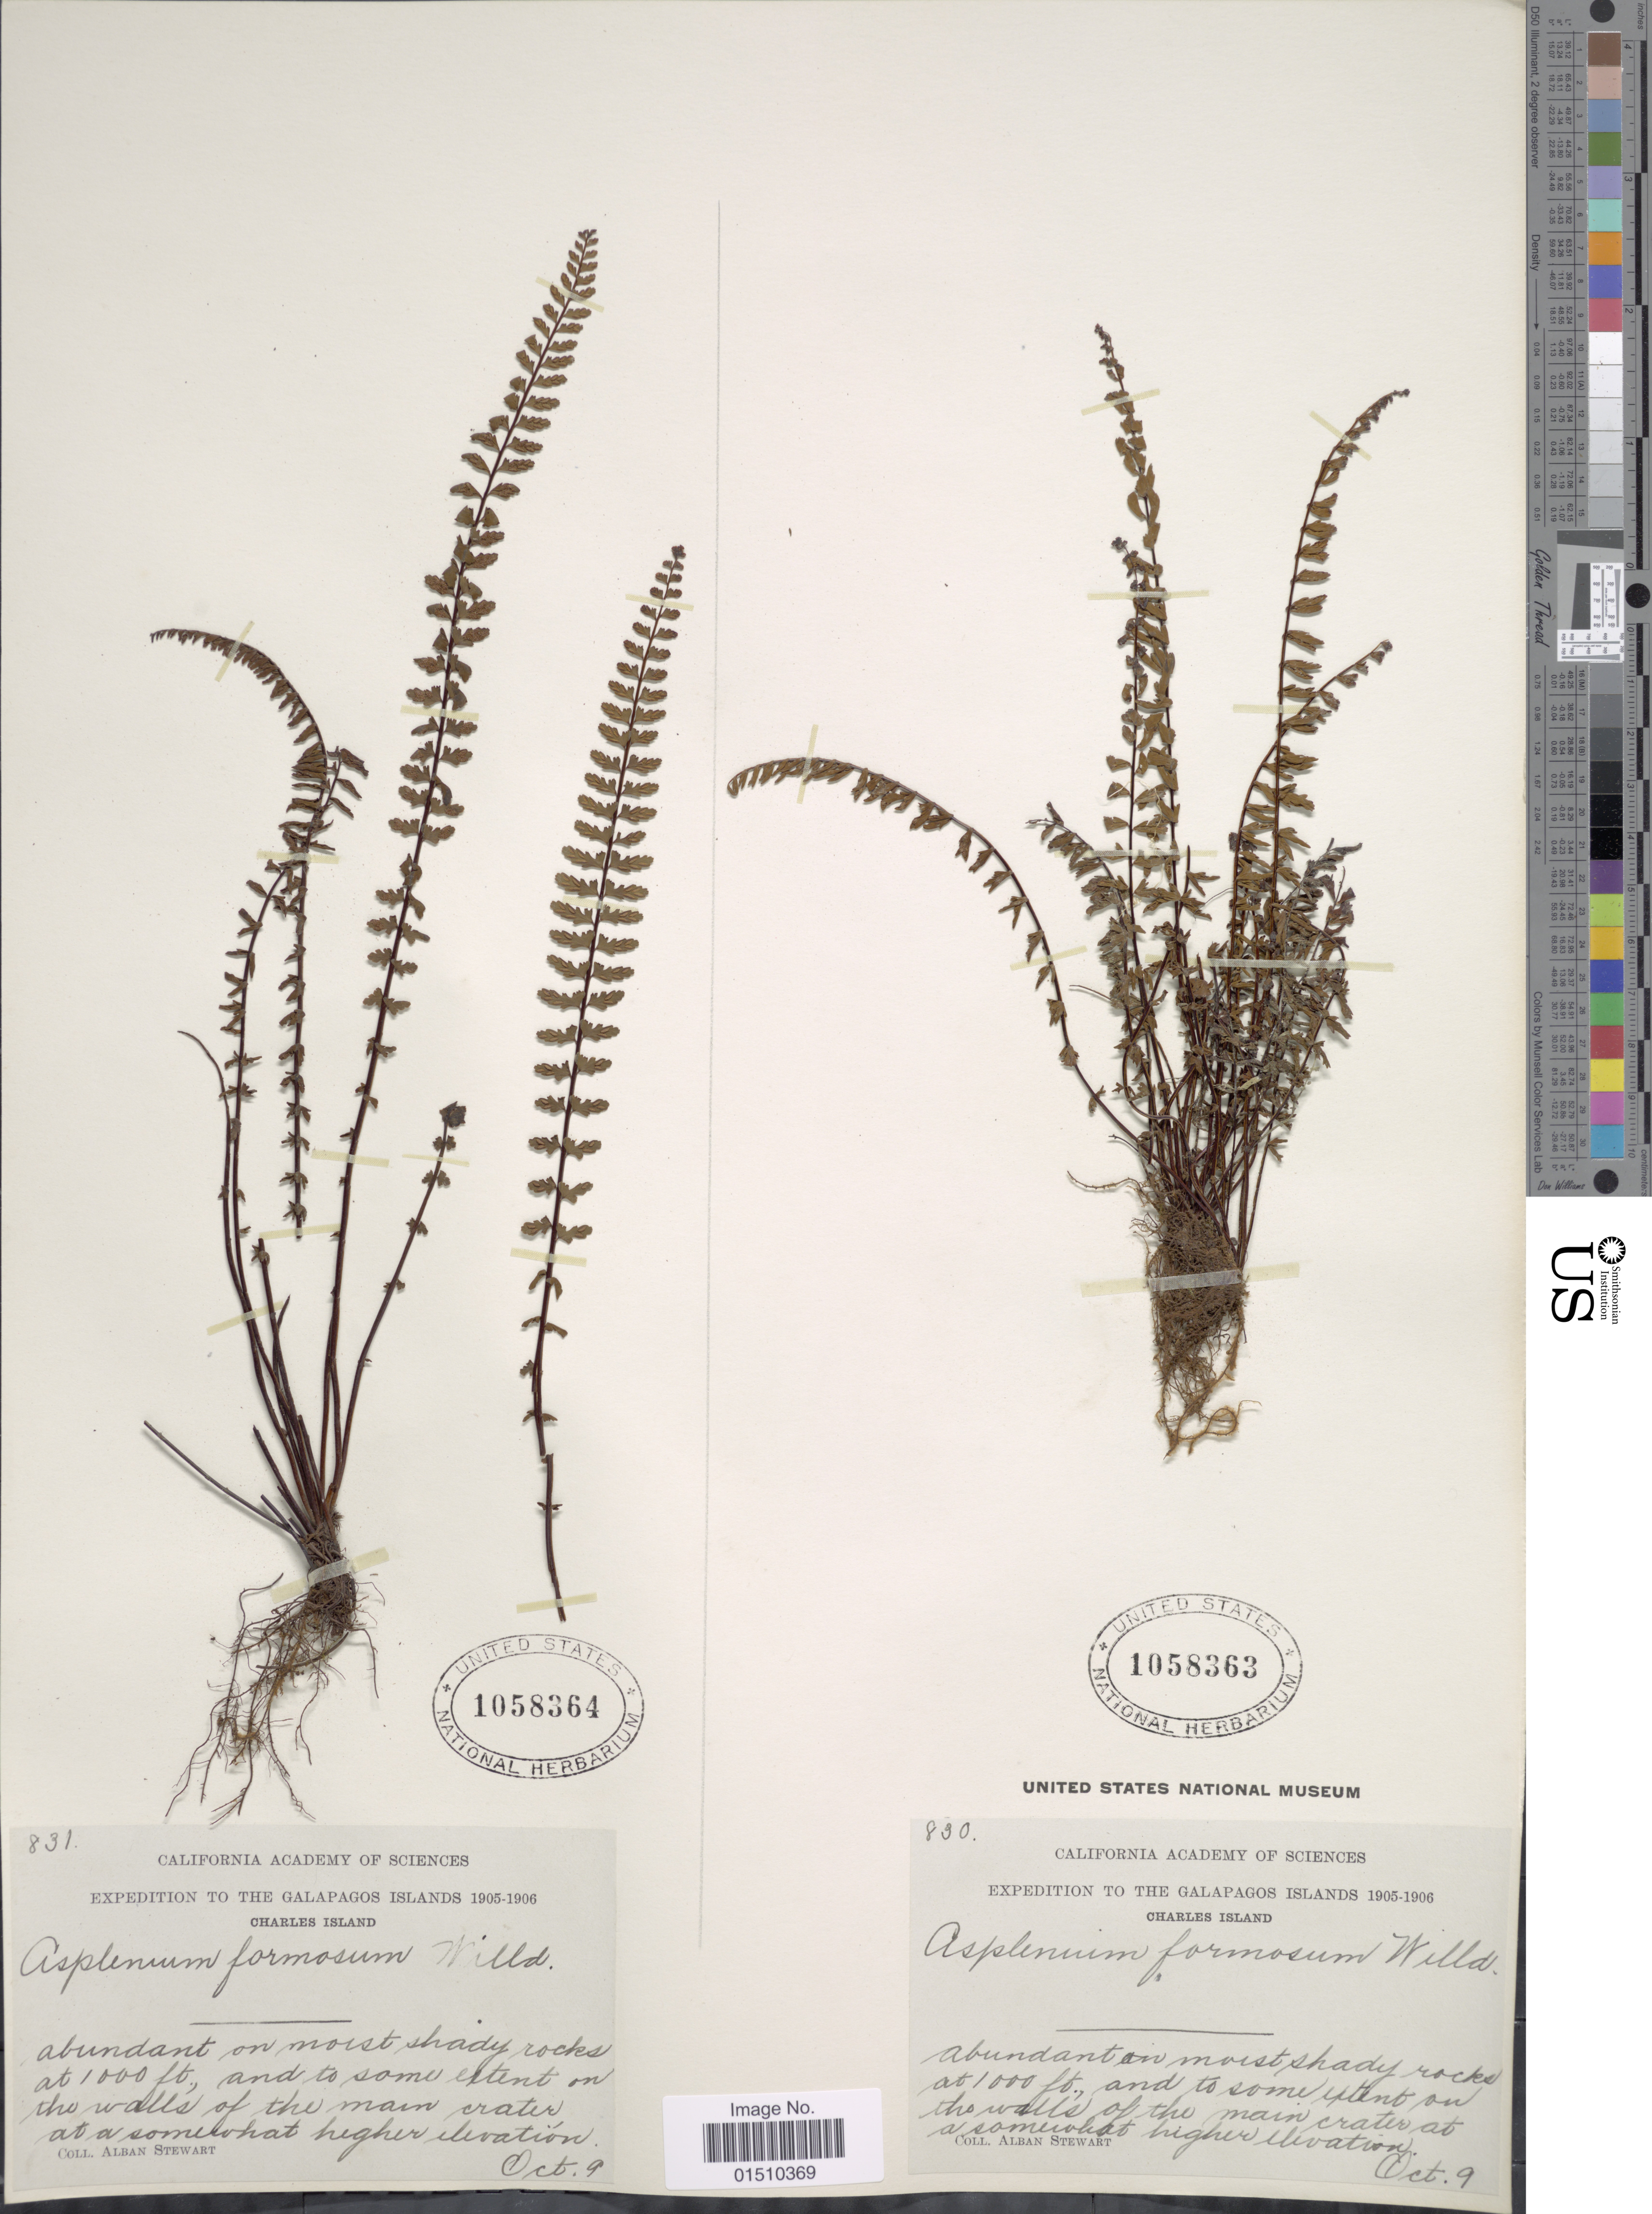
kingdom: Plantae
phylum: Tracheophyta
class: Polypodiopsida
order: Polypodiales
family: Aspleniaceae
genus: Asplenium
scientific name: Asplenium carolinum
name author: Maxon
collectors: A. Stewart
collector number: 830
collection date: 1905-10-09/1906-10-09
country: Ecuador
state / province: Colón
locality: Expedition to the Galapagos Islands, Charles Islands.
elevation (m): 305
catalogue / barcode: US 1058363-2